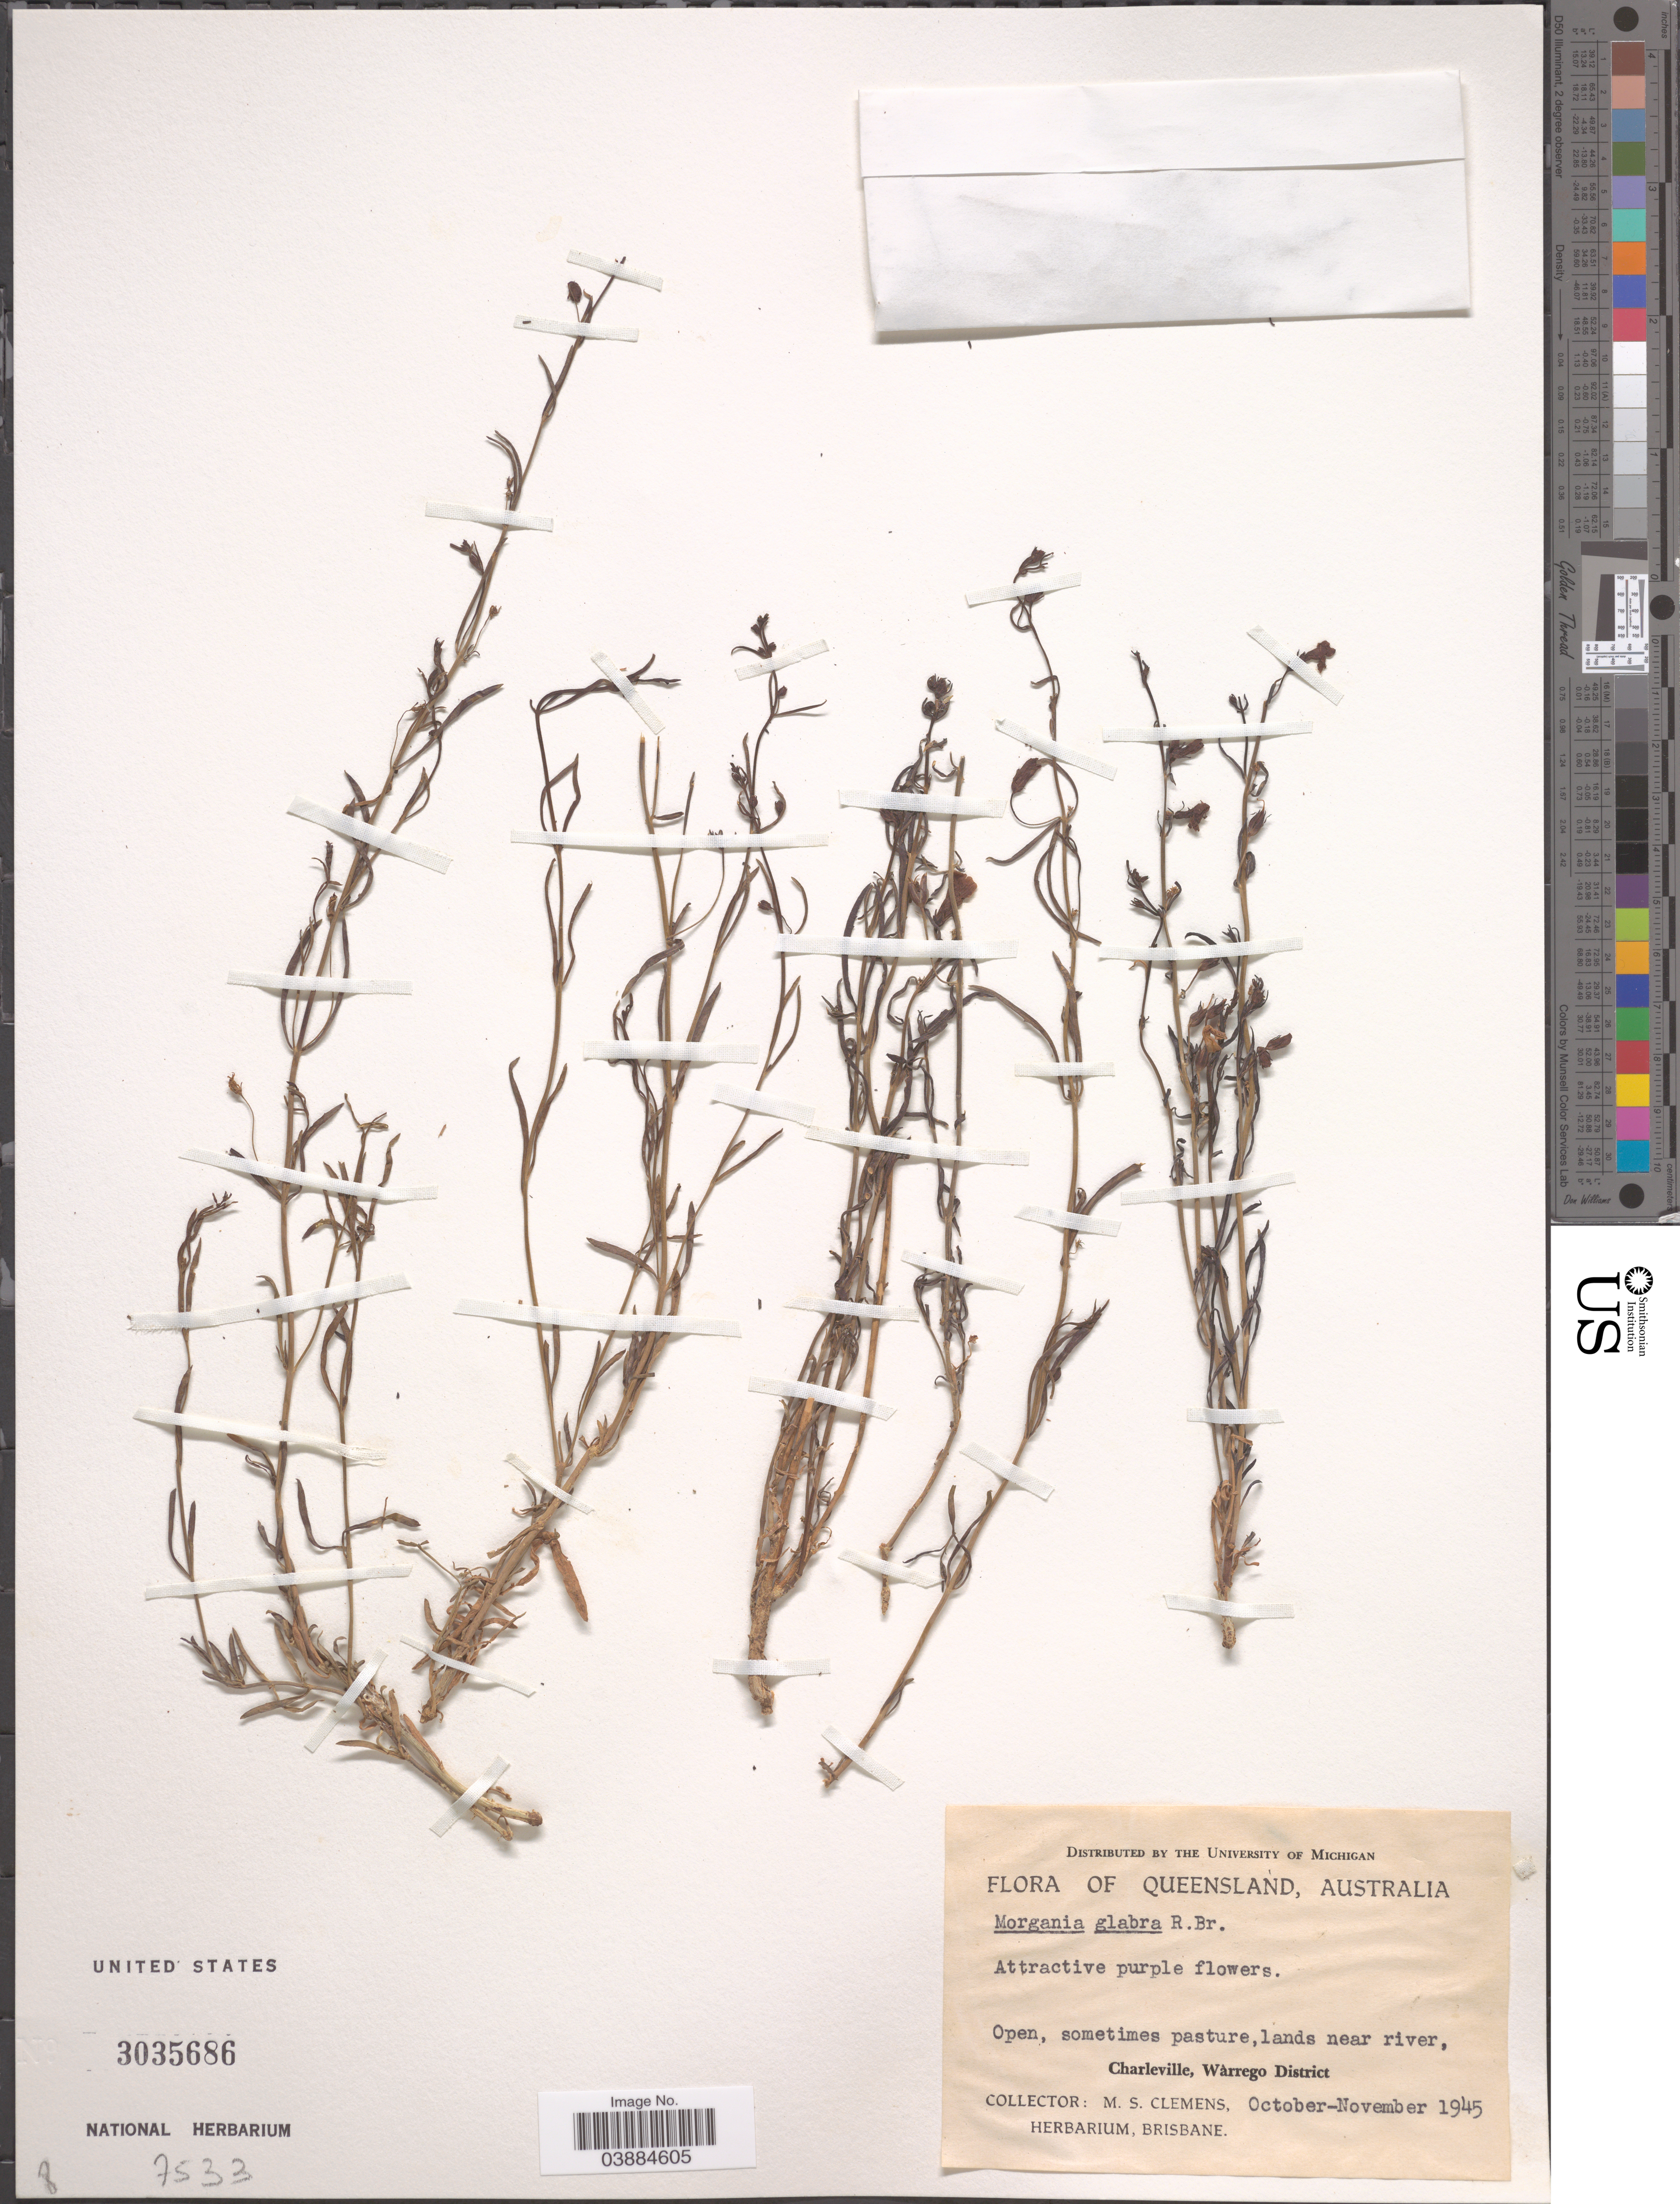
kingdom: Plantae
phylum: Tracheophyta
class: Magnoliopsida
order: Lamiales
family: Plantaginaceae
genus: Morgania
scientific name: Morgania glabra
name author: R. Br.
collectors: M. S. Clemens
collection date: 1945-10/1945-11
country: Australia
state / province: Queensland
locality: Lands near river, Charleville, Wàrrego District.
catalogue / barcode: US 3035686